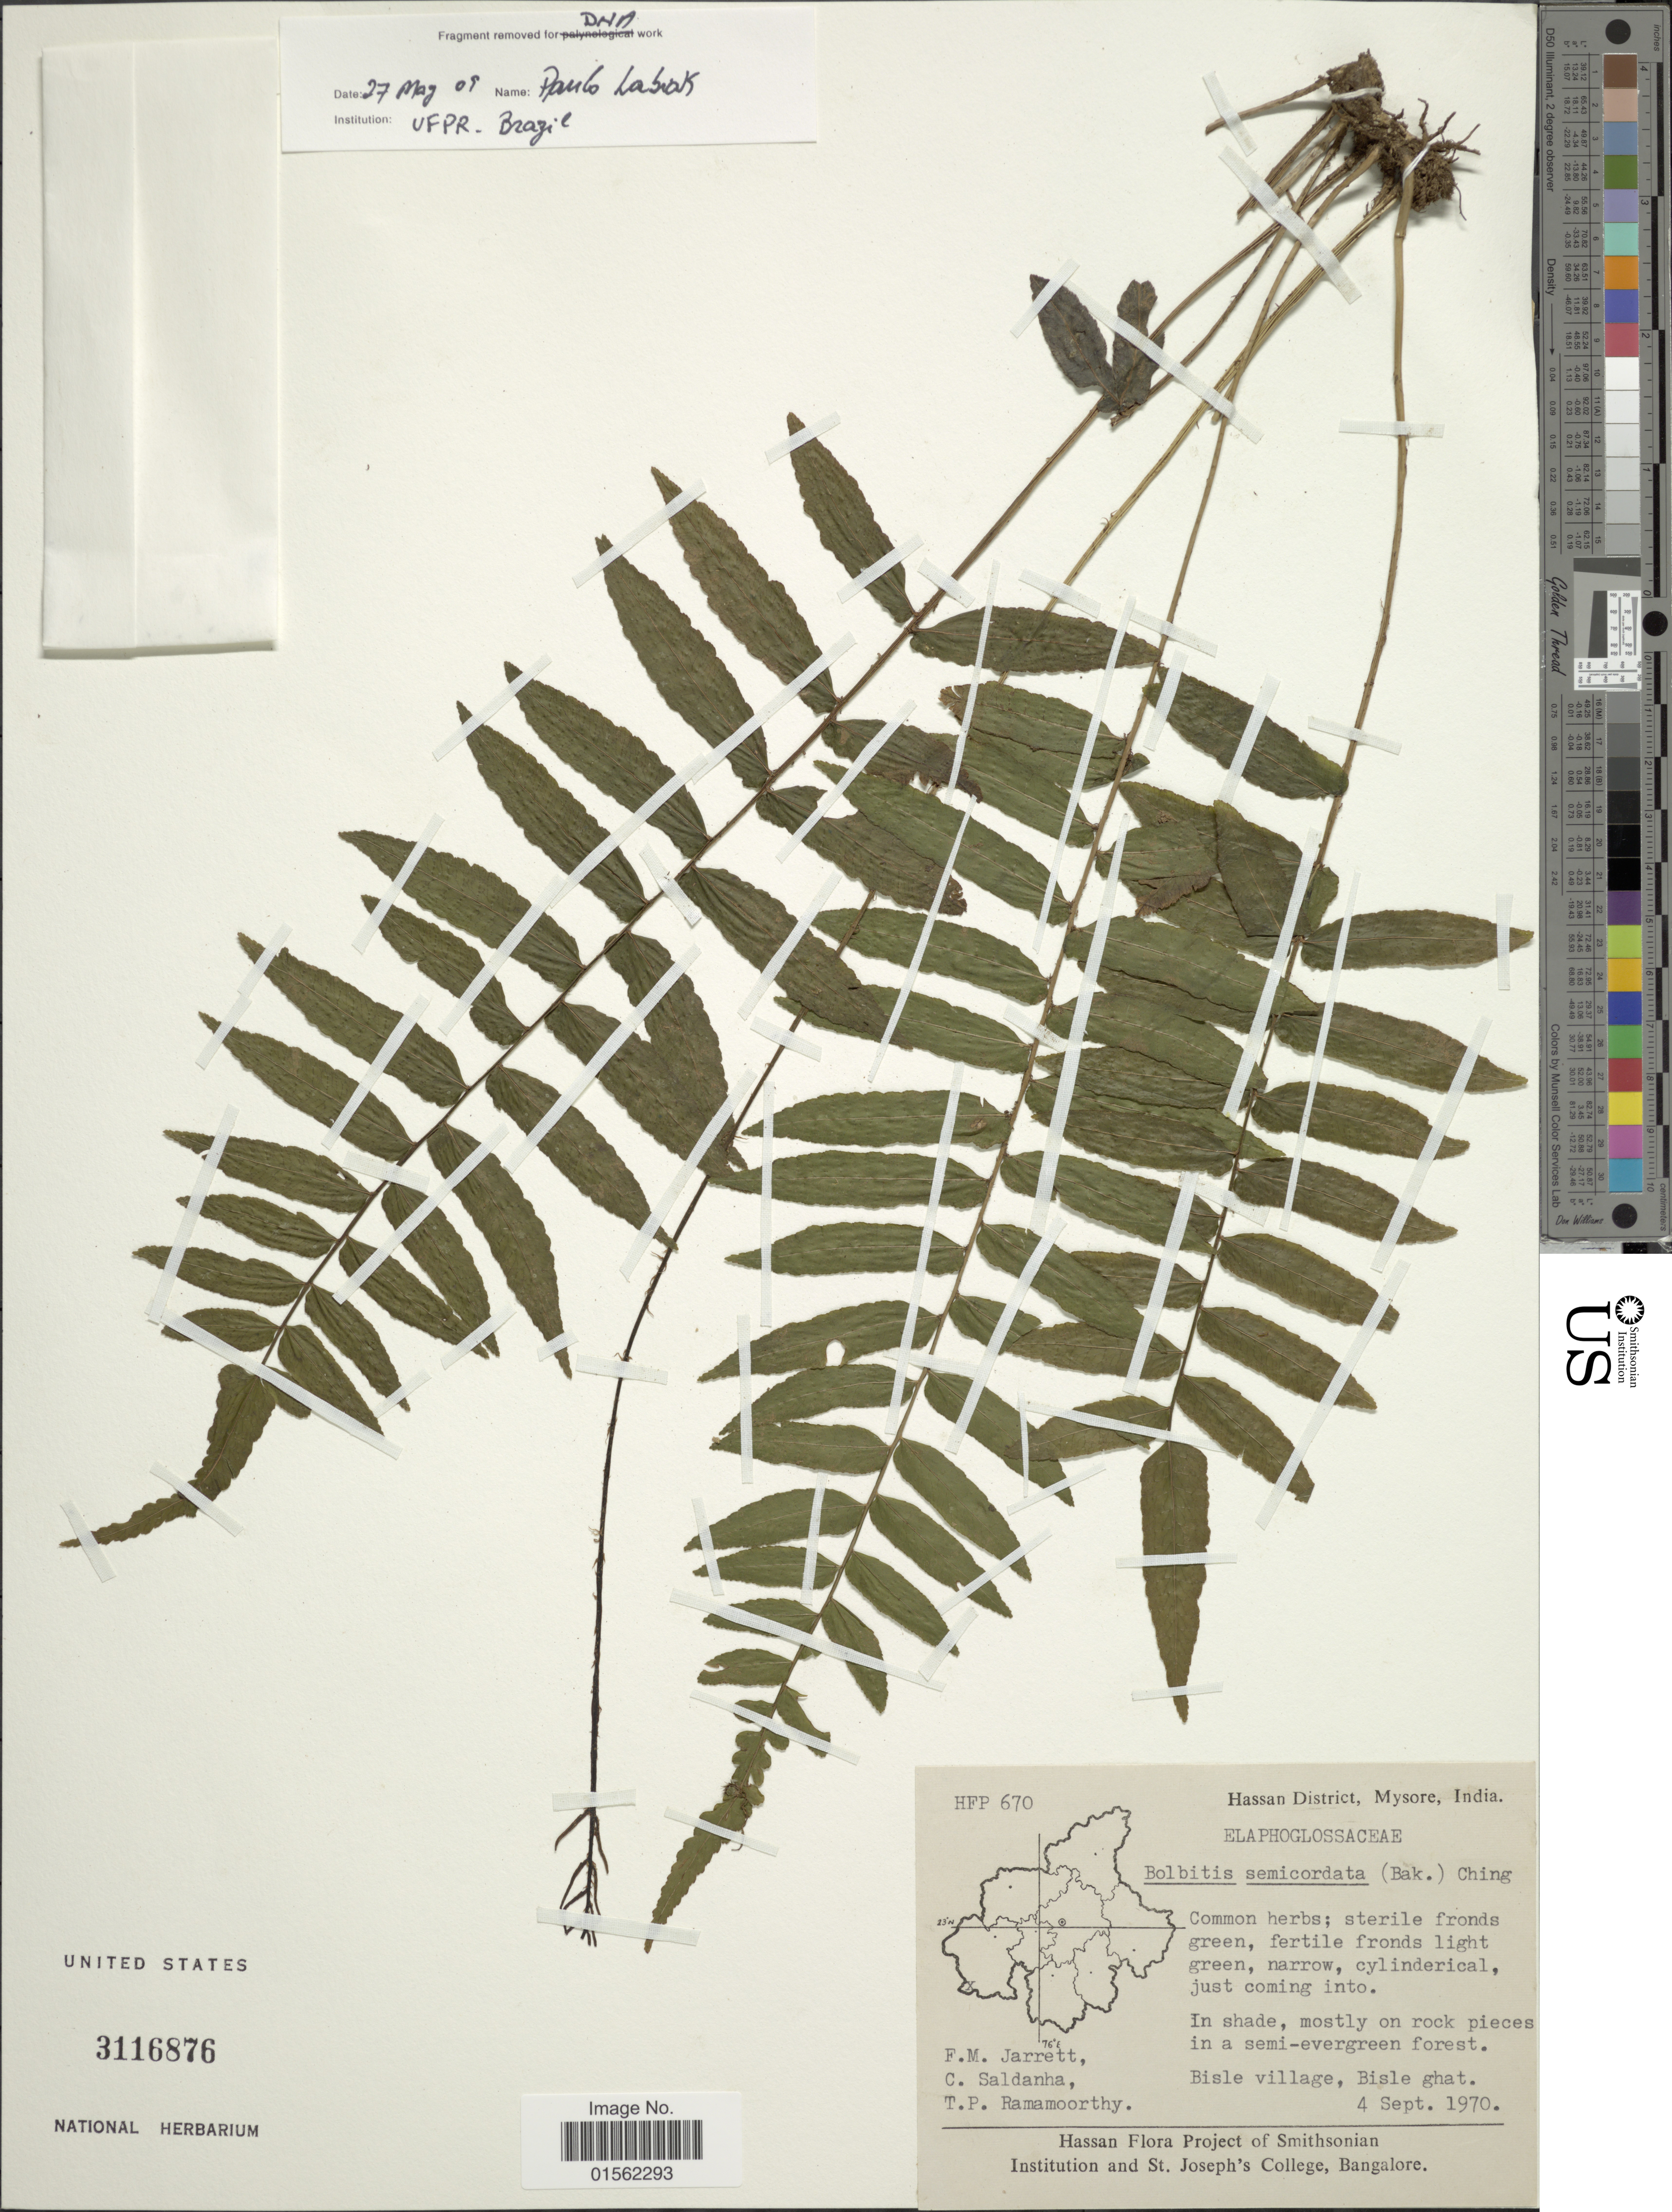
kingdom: Plantae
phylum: Tracheophyta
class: Polypodiopsida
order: Polypodiales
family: Dryopteridaceae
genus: Bolbitis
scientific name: Bolbitis semicordata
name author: (Baker) Ching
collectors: F. M. Jarrett, C. Saldanha & T. P. Ramamoorthy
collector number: HFP670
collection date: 1970-09-04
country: India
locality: Hassan District, Mysore, in a semi-evergreen forest, Bisle village, Bisle ghat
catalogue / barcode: US 3116876